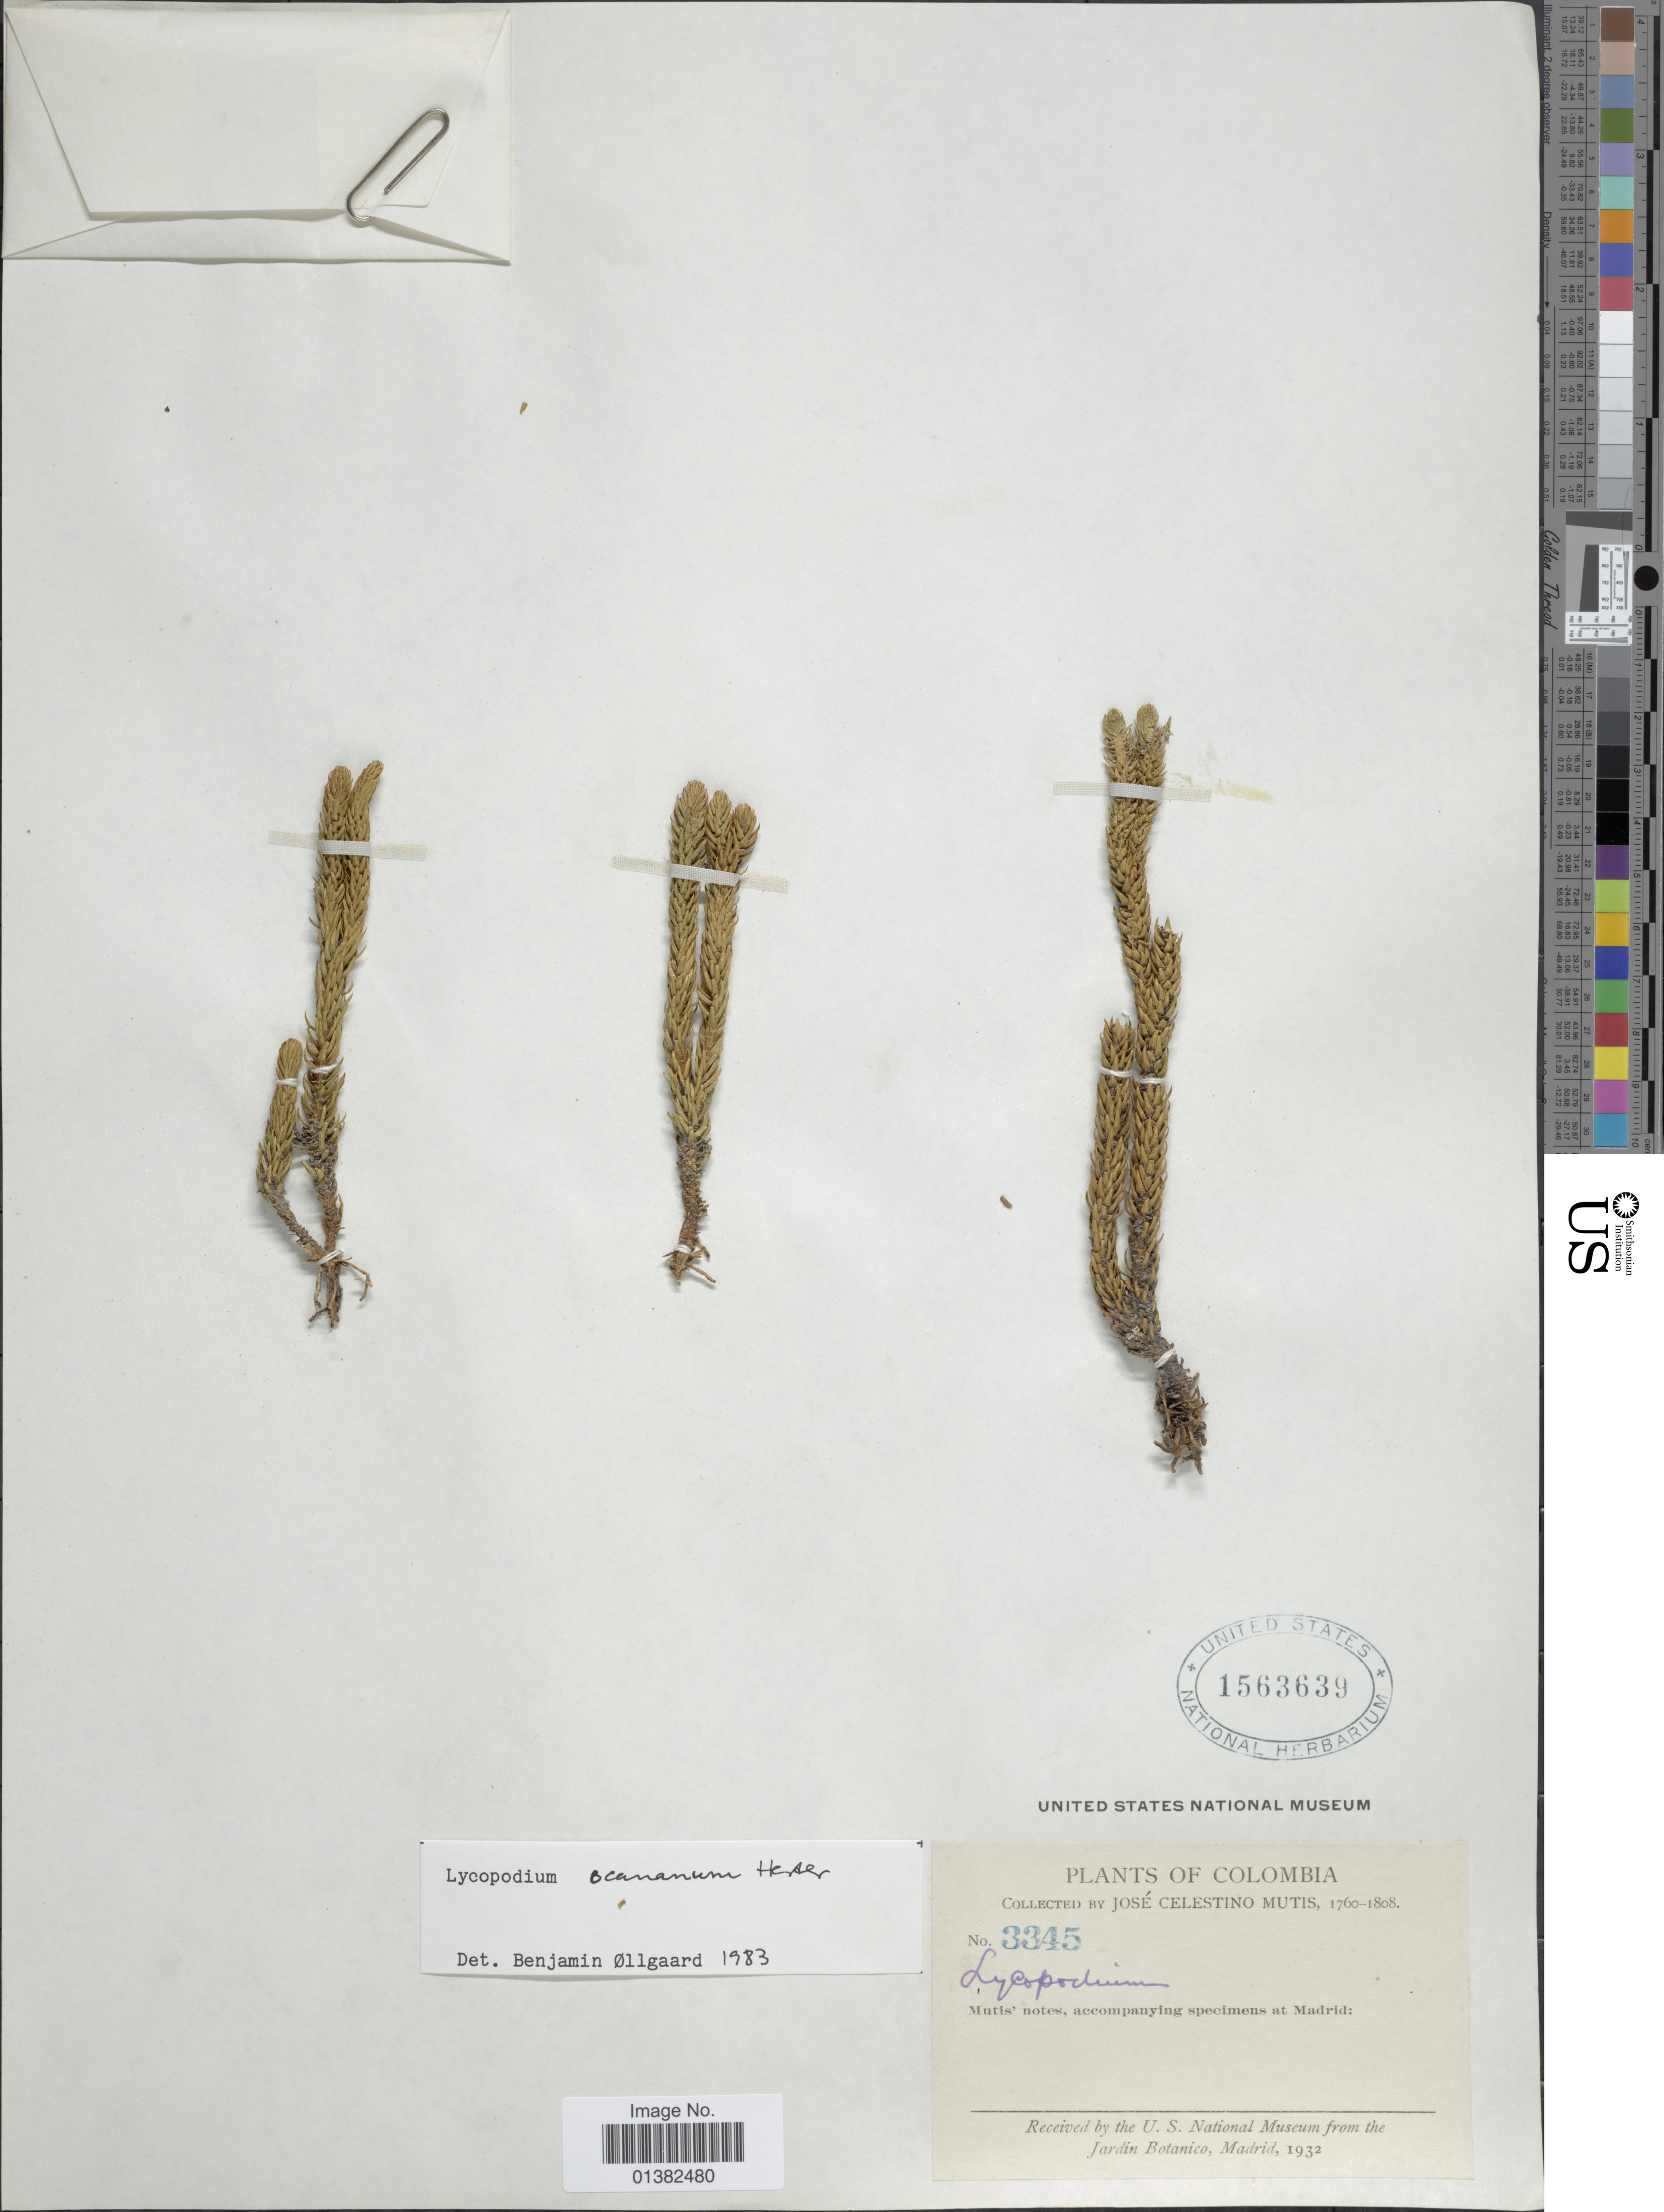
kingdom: Plantae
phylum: Tracheophyta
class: Lycopodiopsida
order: Lycopodiales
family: Lycopodiaceae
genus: Phlegmariurus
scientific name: Phlegmariurus ocananus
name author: (Herter) B. Øllg.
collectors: J. C. B. Mutis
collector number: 3345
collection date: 1760/1808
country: Colombia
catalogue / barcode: US 1563639